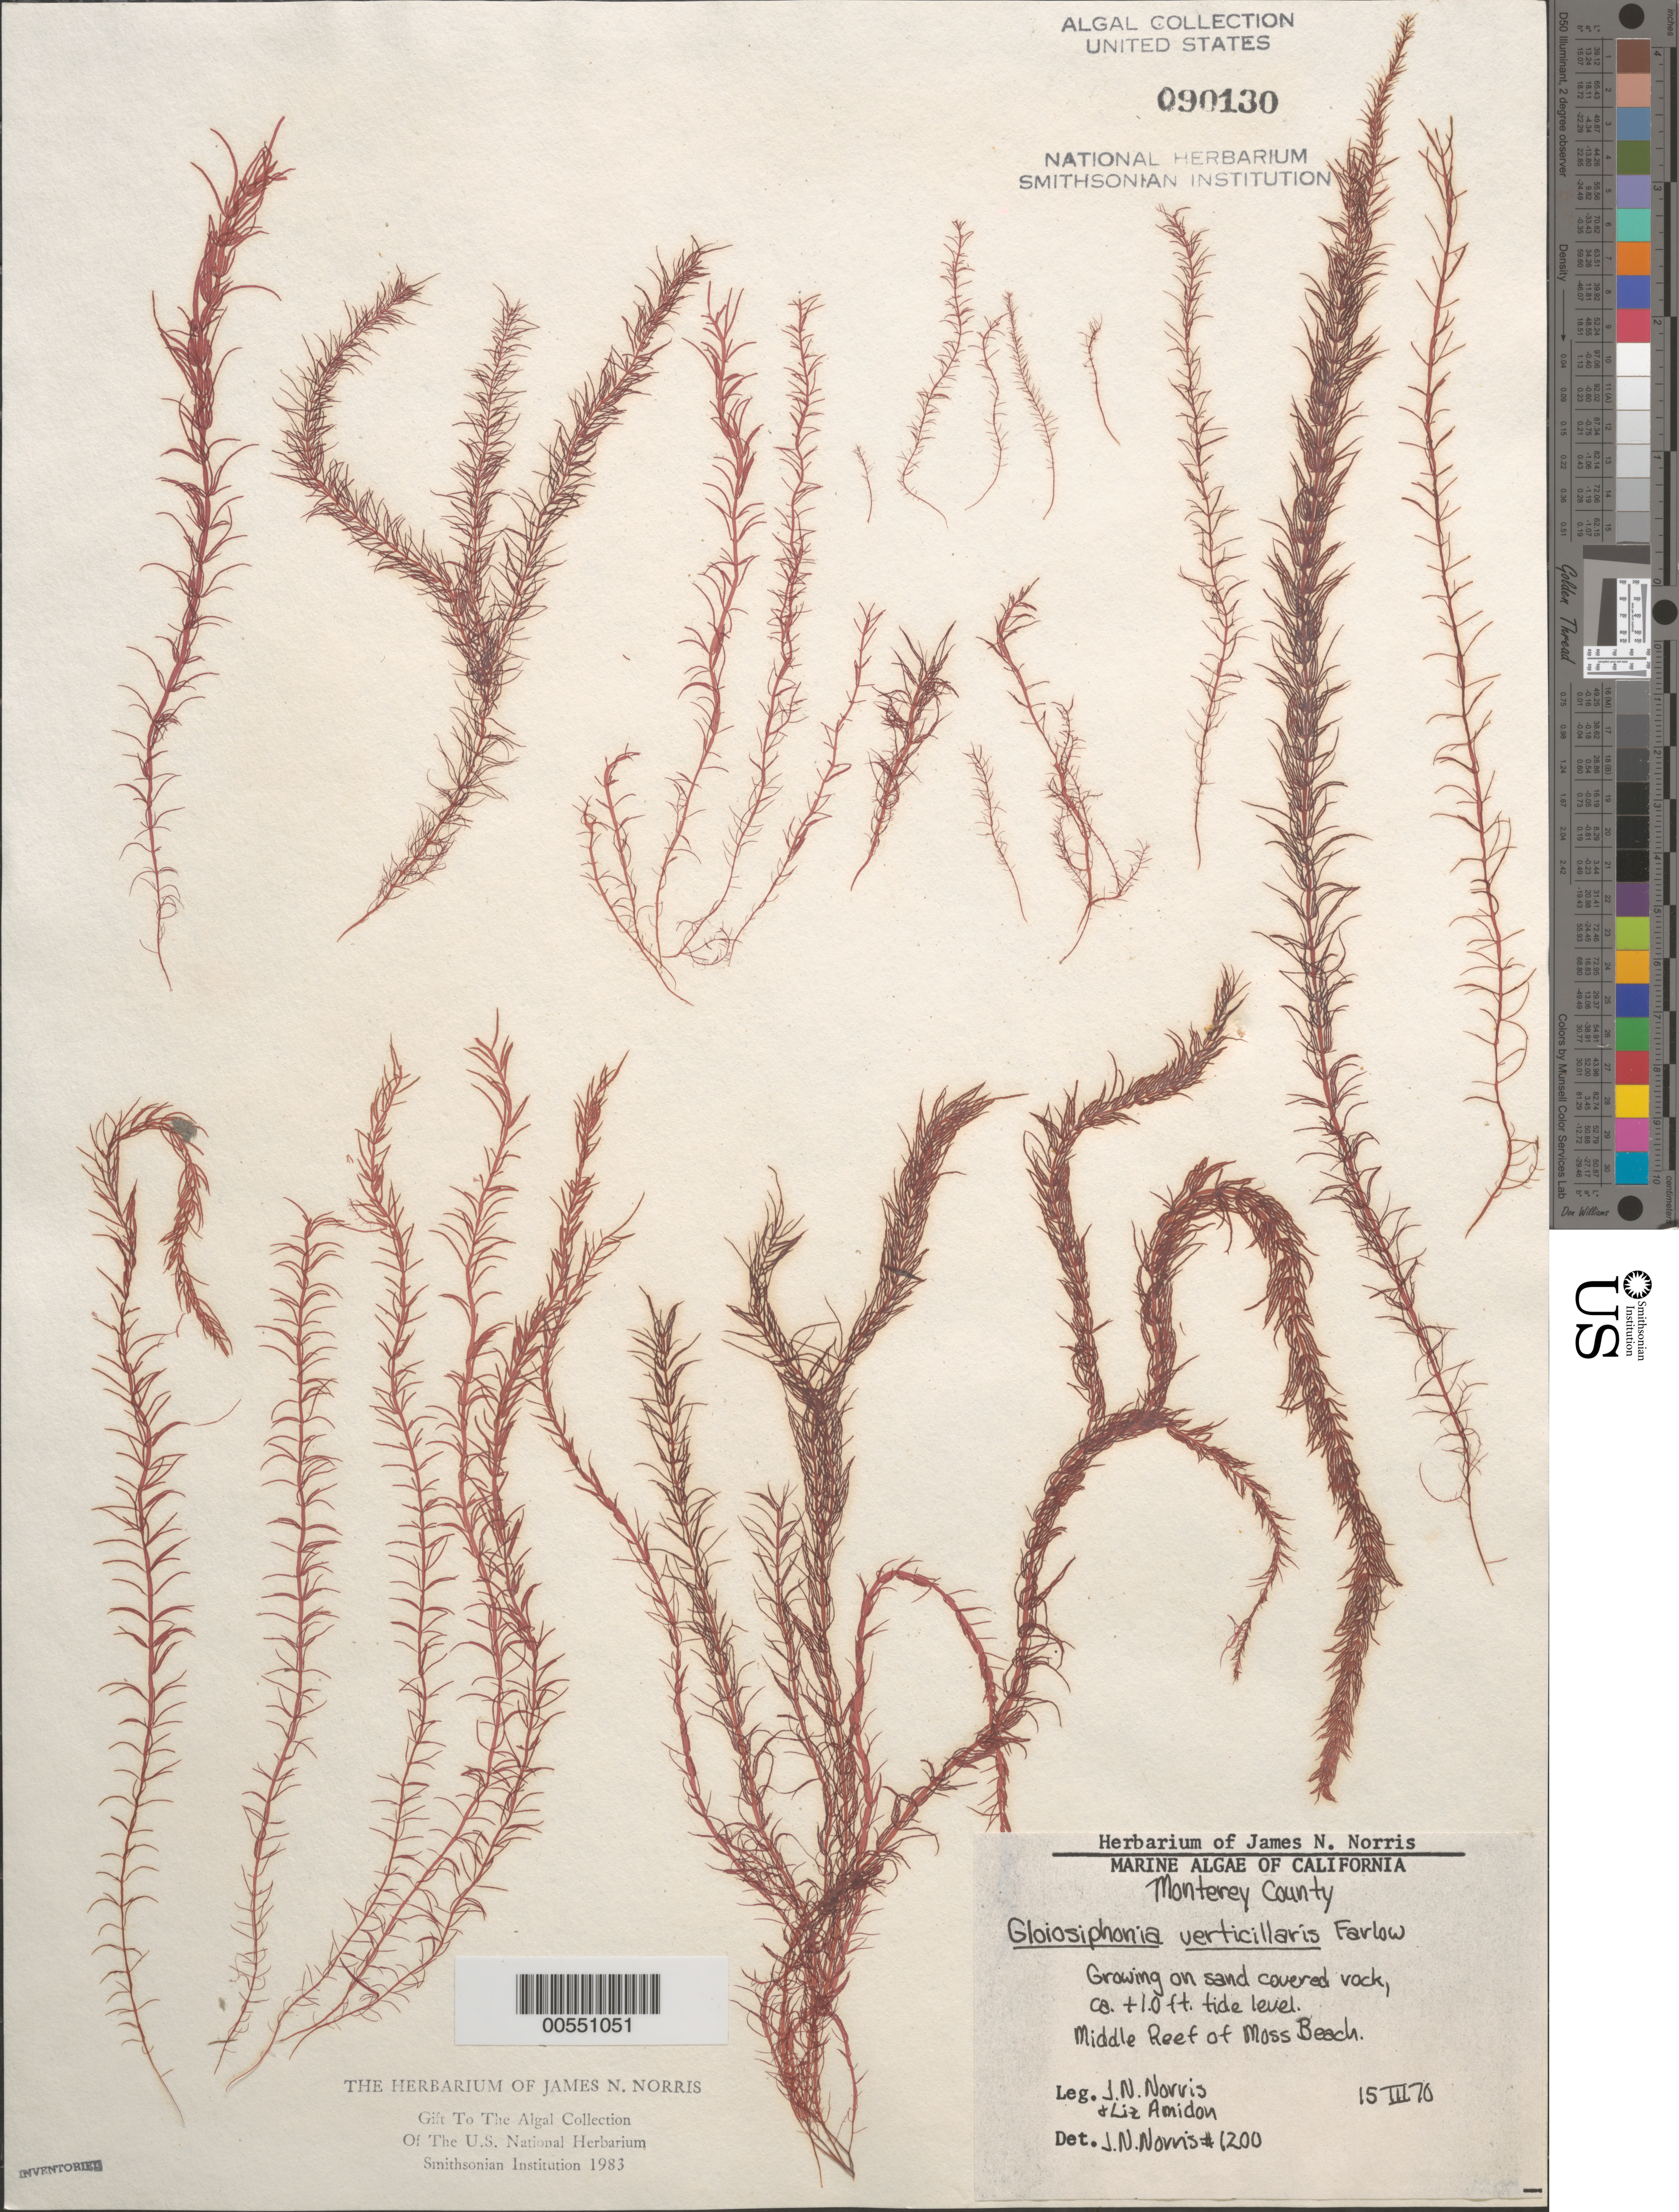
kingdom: Plantae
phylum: Rhodophyta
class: Florideophyceae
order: Gigartinales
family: Gloiosiphoniaceae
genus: Gloiosiphonia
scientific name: Gloiosiphonia verticillaris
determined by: Norris, James N.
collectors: J. N. Norris & E. Amidon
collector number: JN-1200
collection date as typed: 15 Mar 1970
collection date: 1970-03-15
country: United States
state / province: California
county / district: Monterey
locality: Middle Reef of Moss Beach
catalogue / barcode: US 90130